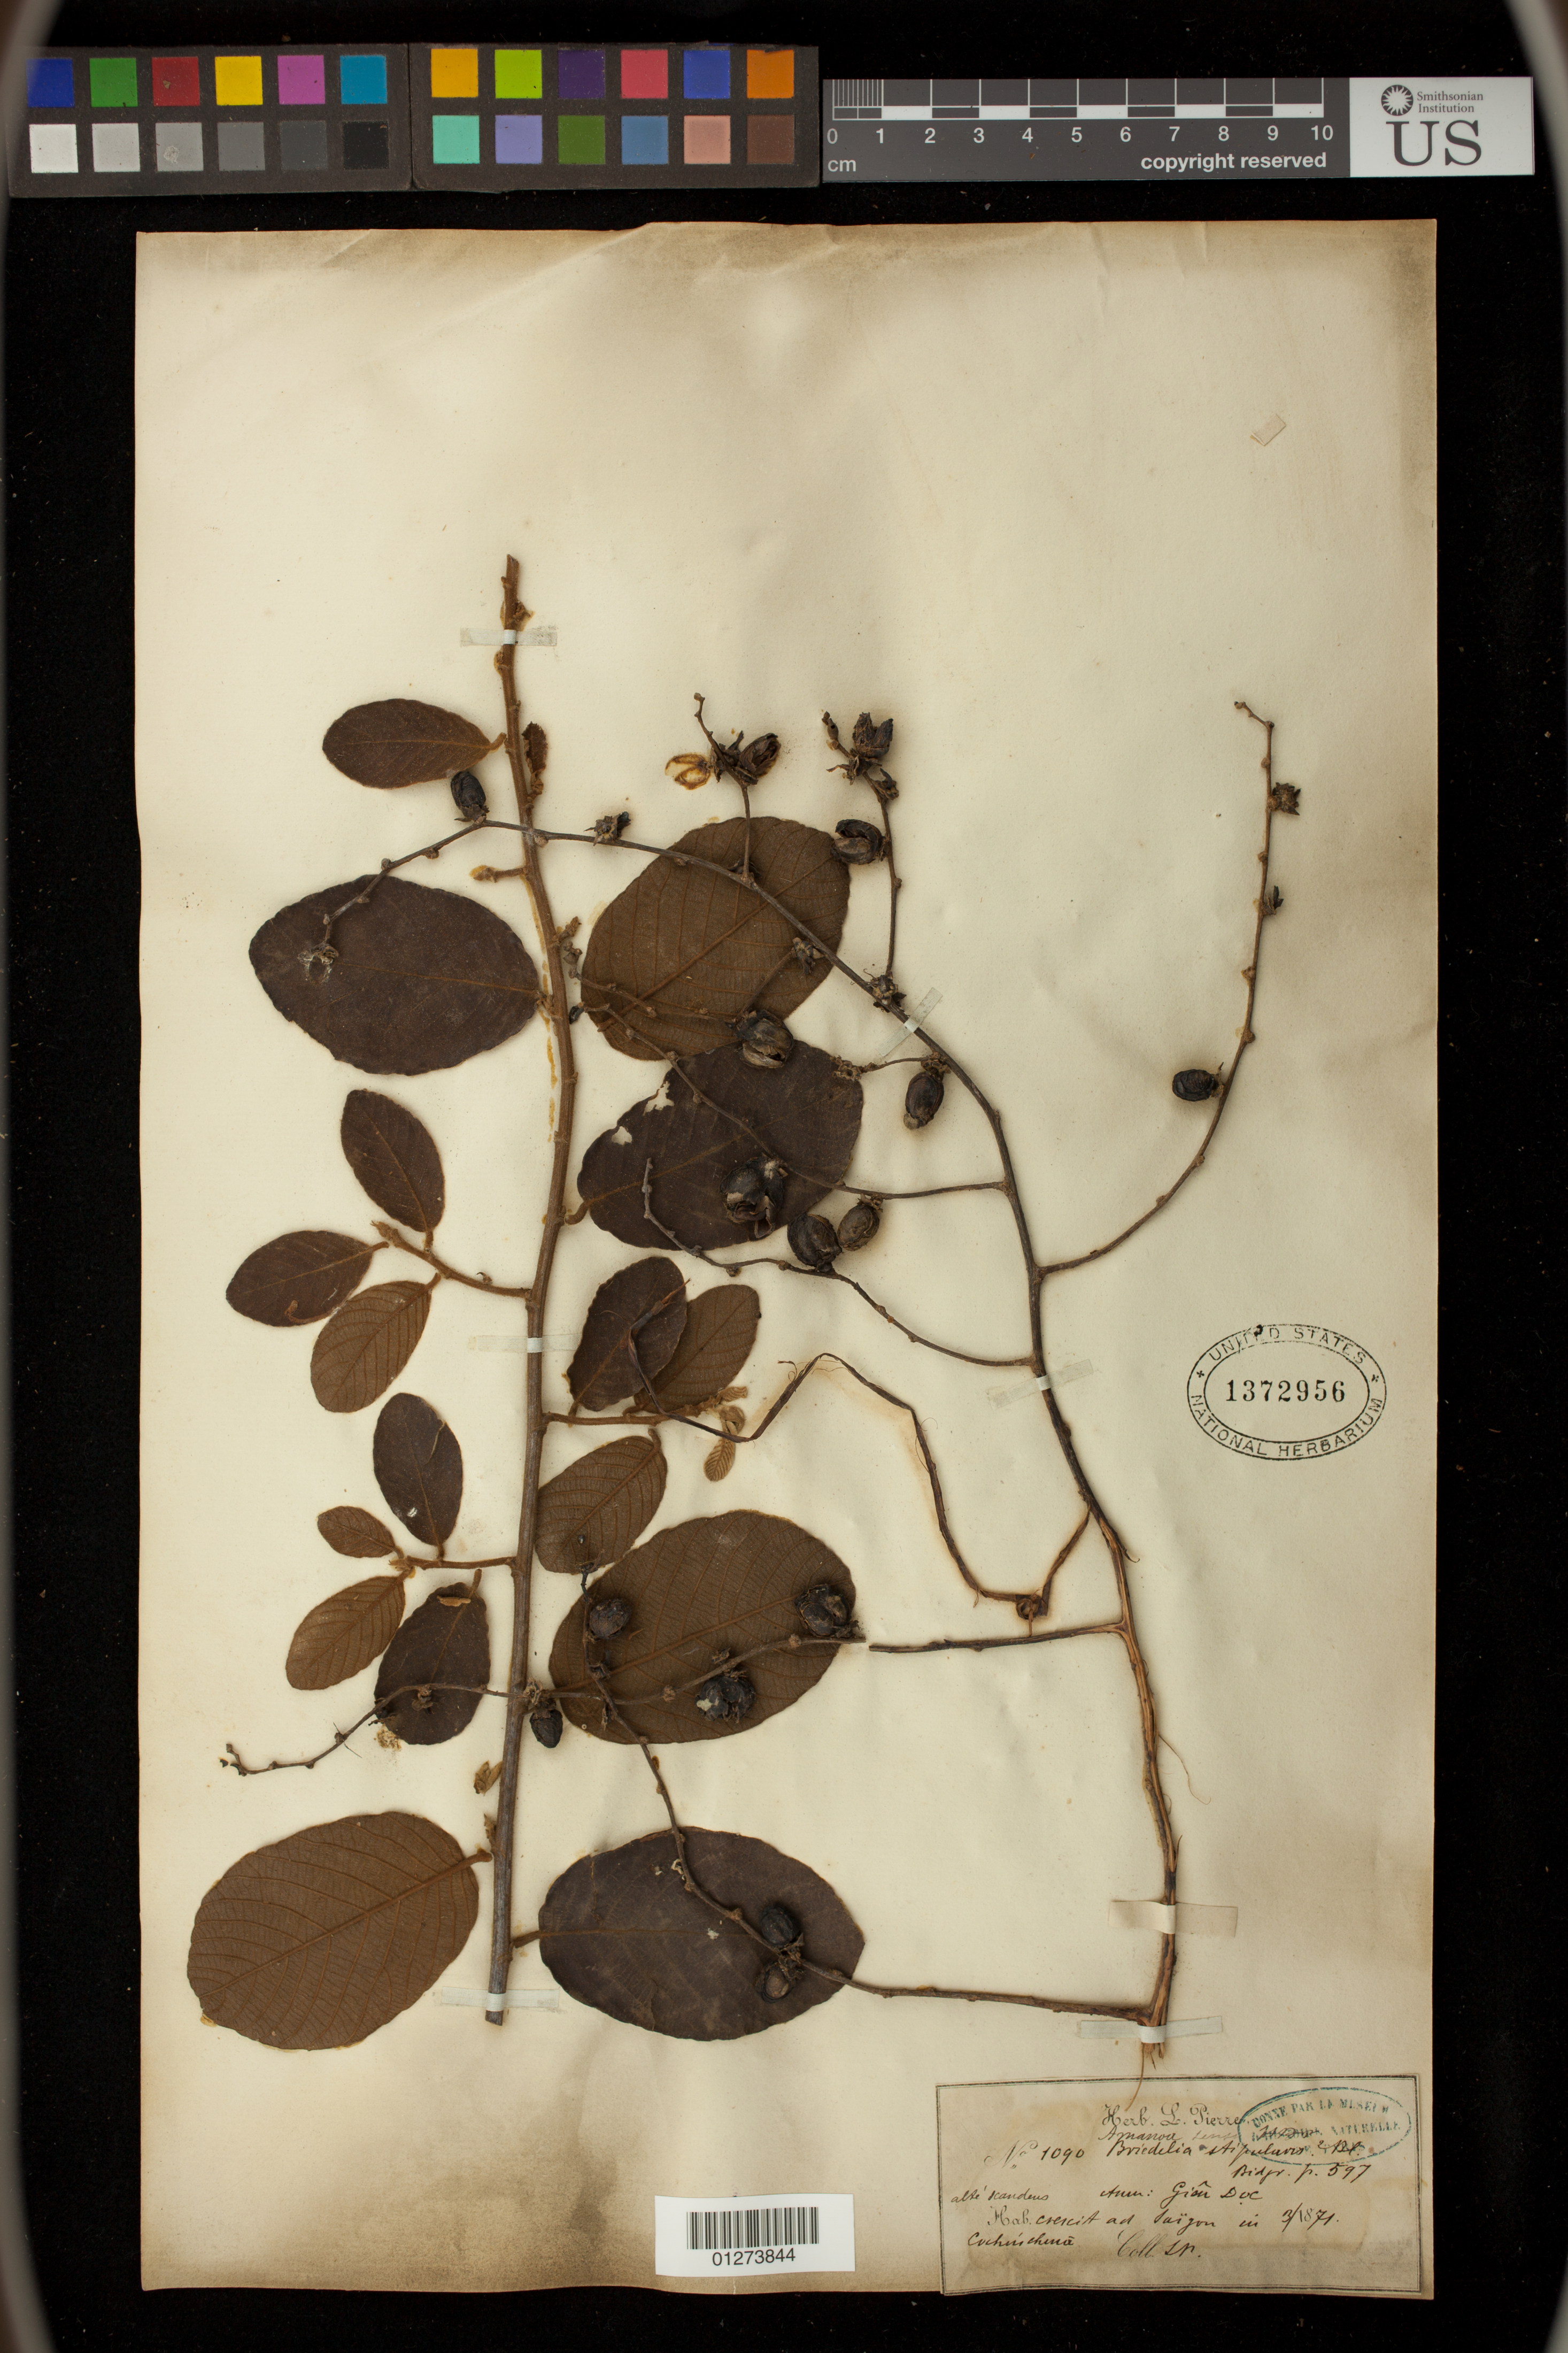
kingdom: Plantae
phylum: Tracheophyta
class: Magnoliopsida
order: Malpighiales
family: Phyllanthaceae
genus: Bridelia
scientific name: Bridelia stipularis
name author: (L.) Blume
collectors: L. Pierre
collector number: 1090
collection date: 1971-03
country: Vietnam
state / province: Ho Chi Minh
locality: Saigon, Cochinchina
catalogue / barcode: US 1372956